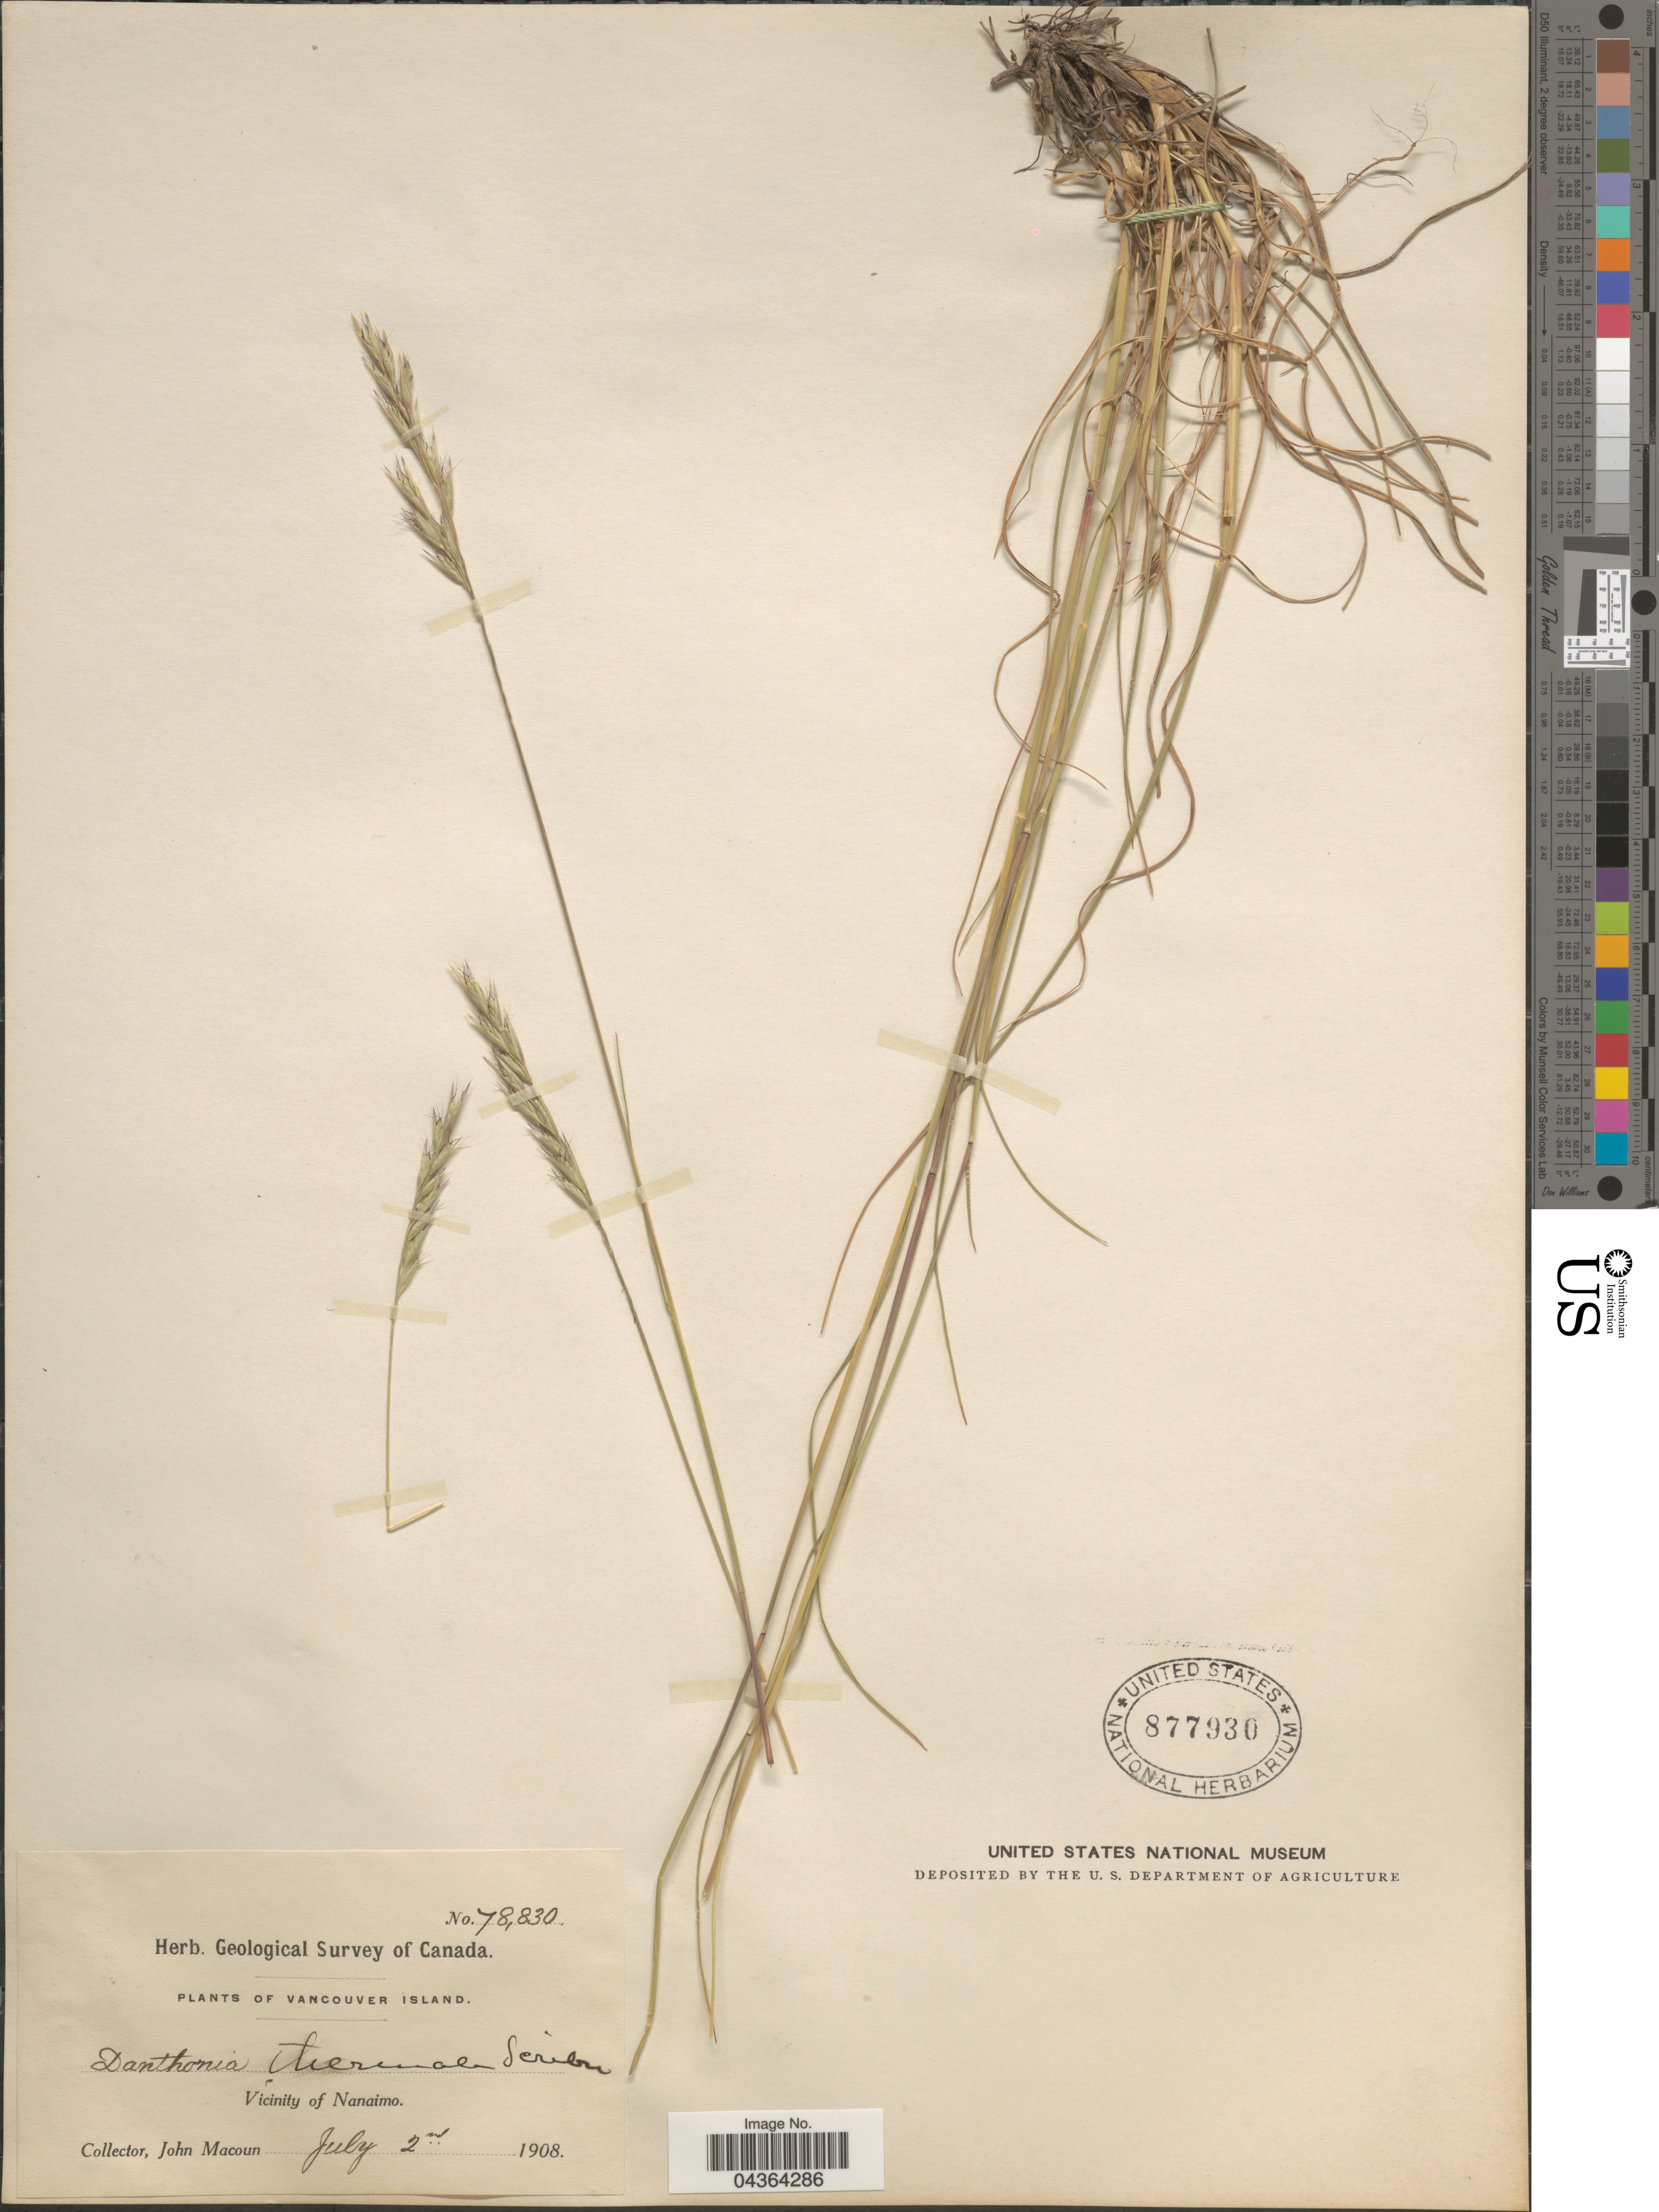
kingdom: Plantae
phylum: Tracheophyta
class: Liliopsida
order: Poales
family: Poaceae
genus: Danthonia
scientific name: Danthonia spicata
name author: (L.) P. Beauv. ex Roem. & Schult.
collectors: J. Macoun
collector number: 78830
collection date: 1908-07-02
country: Canada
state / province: British Columbia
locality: Geological Survey of Canada. Vancouver Island. Vicinity of Nanaimo.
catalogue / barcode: US 877930